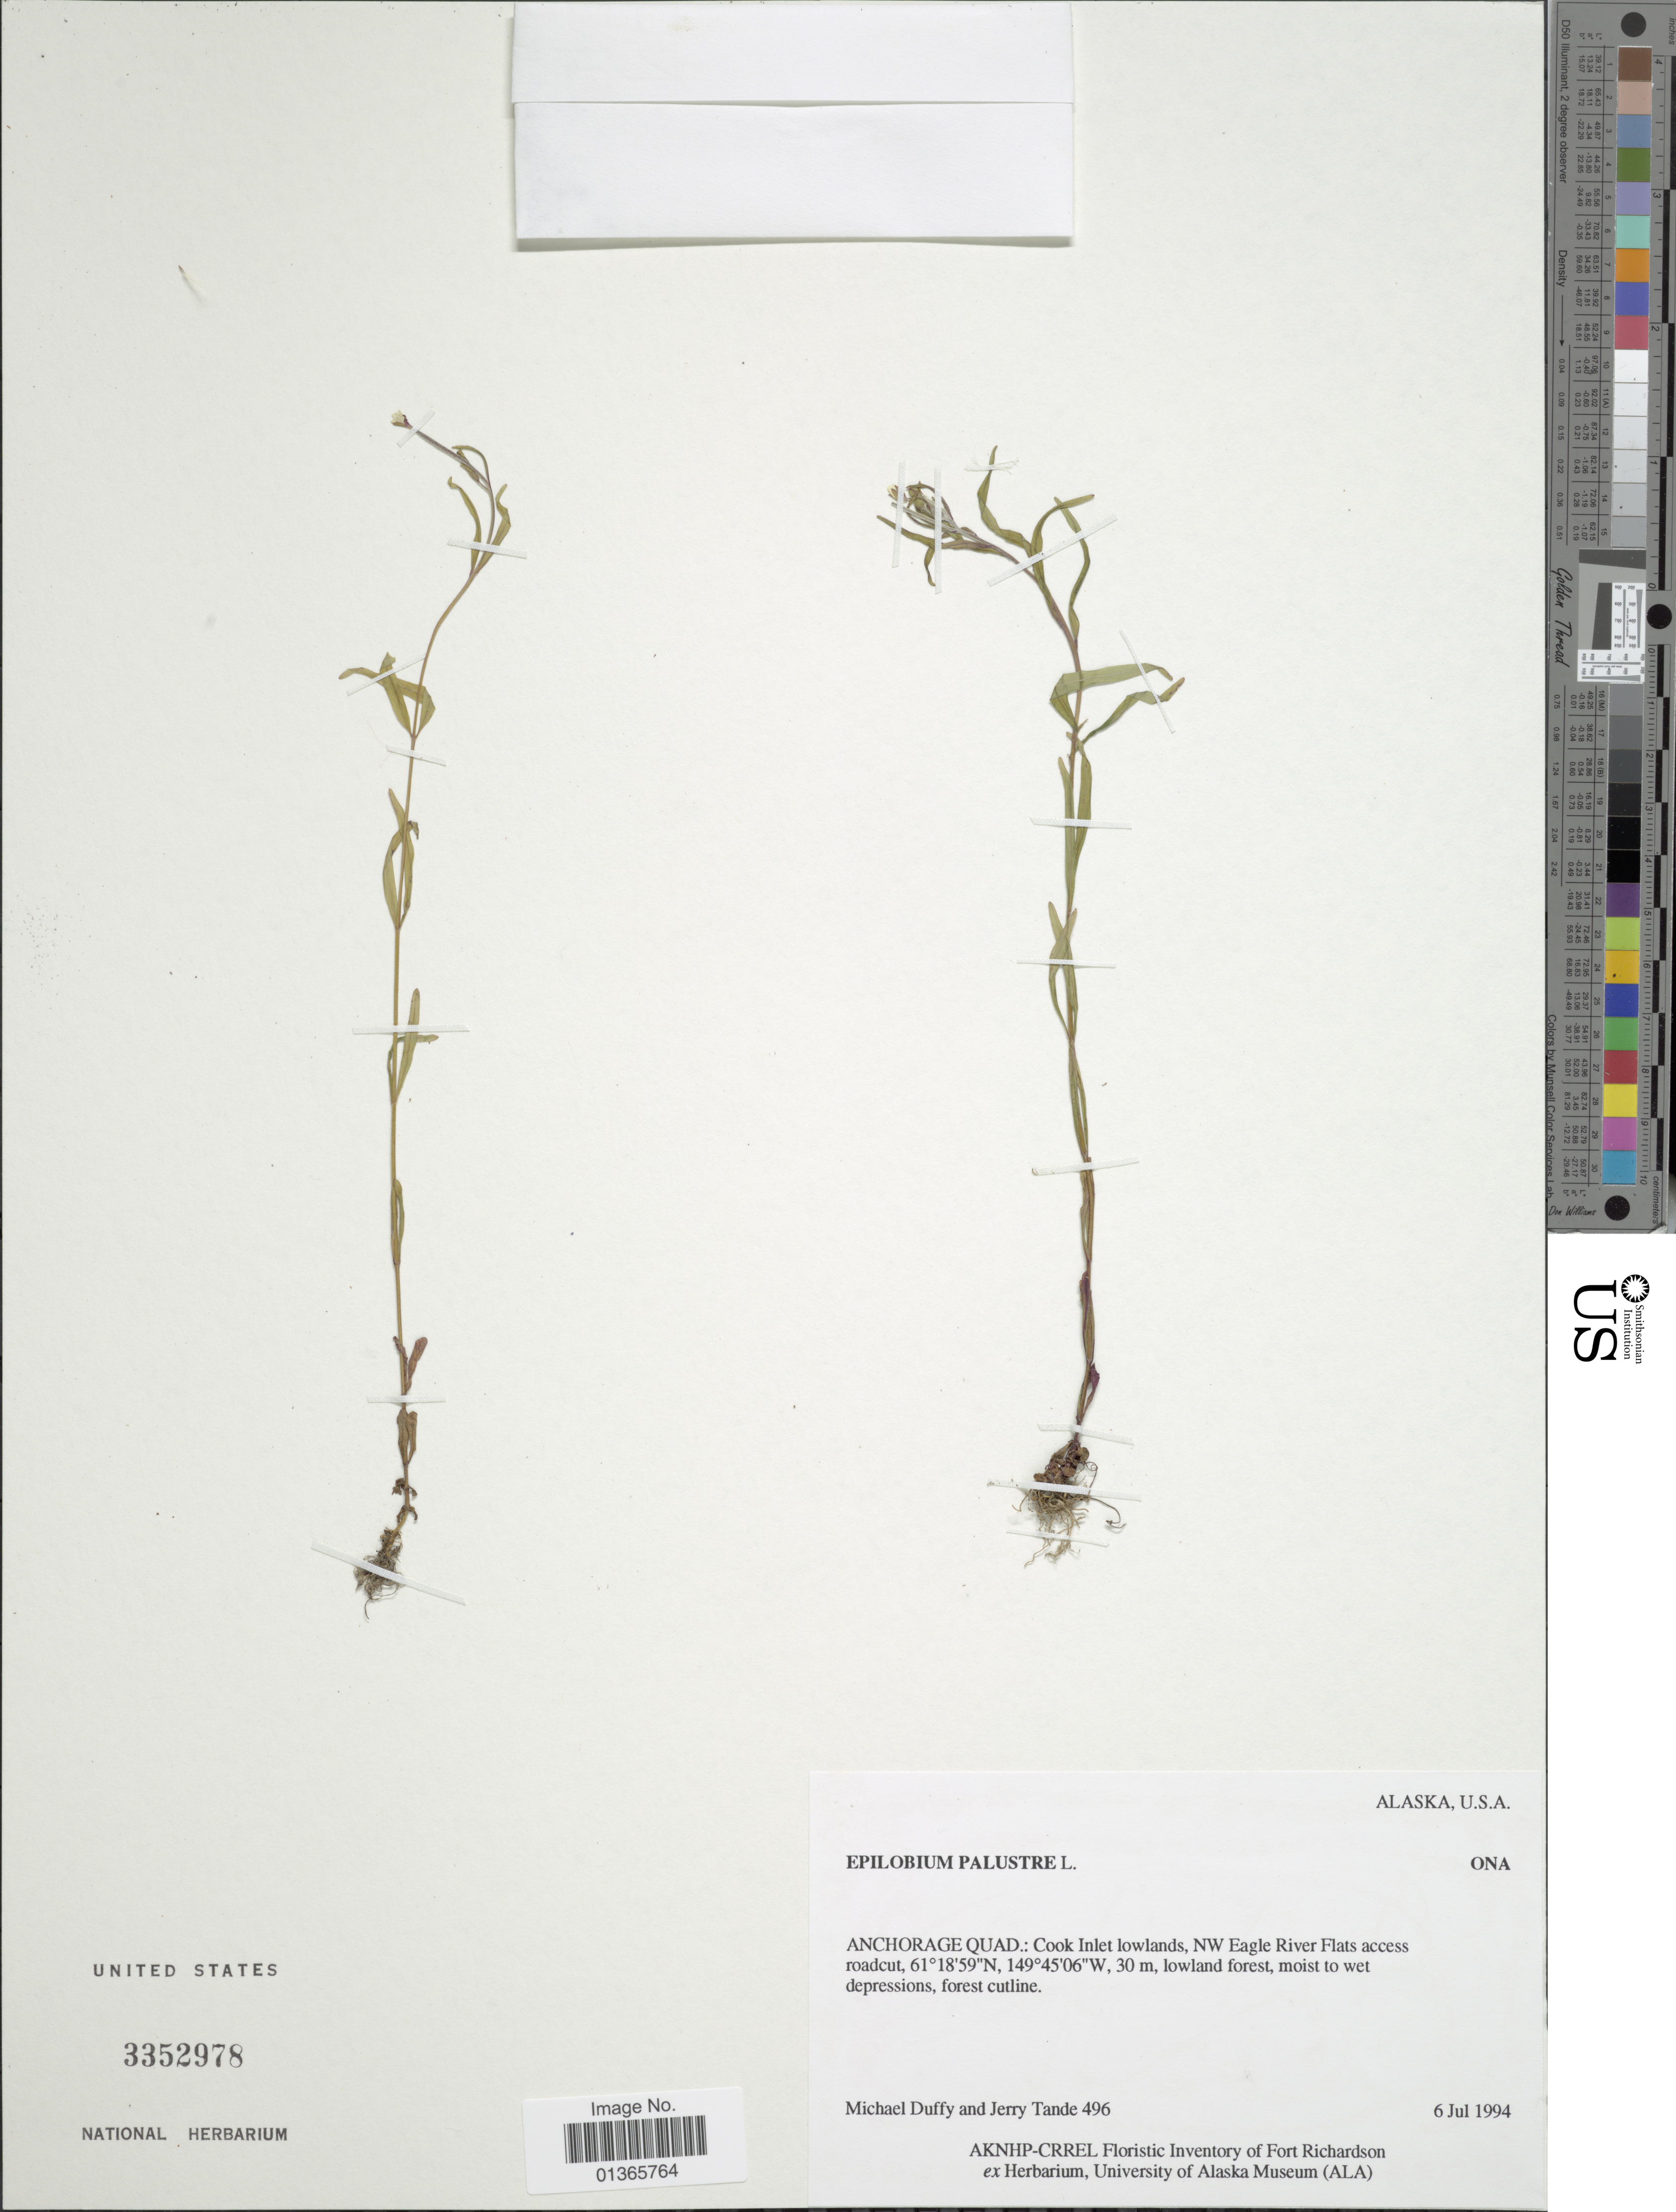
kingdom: Plantae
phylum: Tracheophyta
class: Magnoliopsida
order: Myrtales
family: Onagraceae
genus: Epilobium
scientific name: Epilobium palustre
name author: L.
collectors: M. Duffy & J. Tande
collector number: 496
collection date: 1994-07-06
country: United States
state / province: Alaska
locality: Anchorage Quad.: Cook Inlet lowlands, NW Eagle River Flats access roadcut.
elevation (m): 30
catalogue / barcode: US 3352978